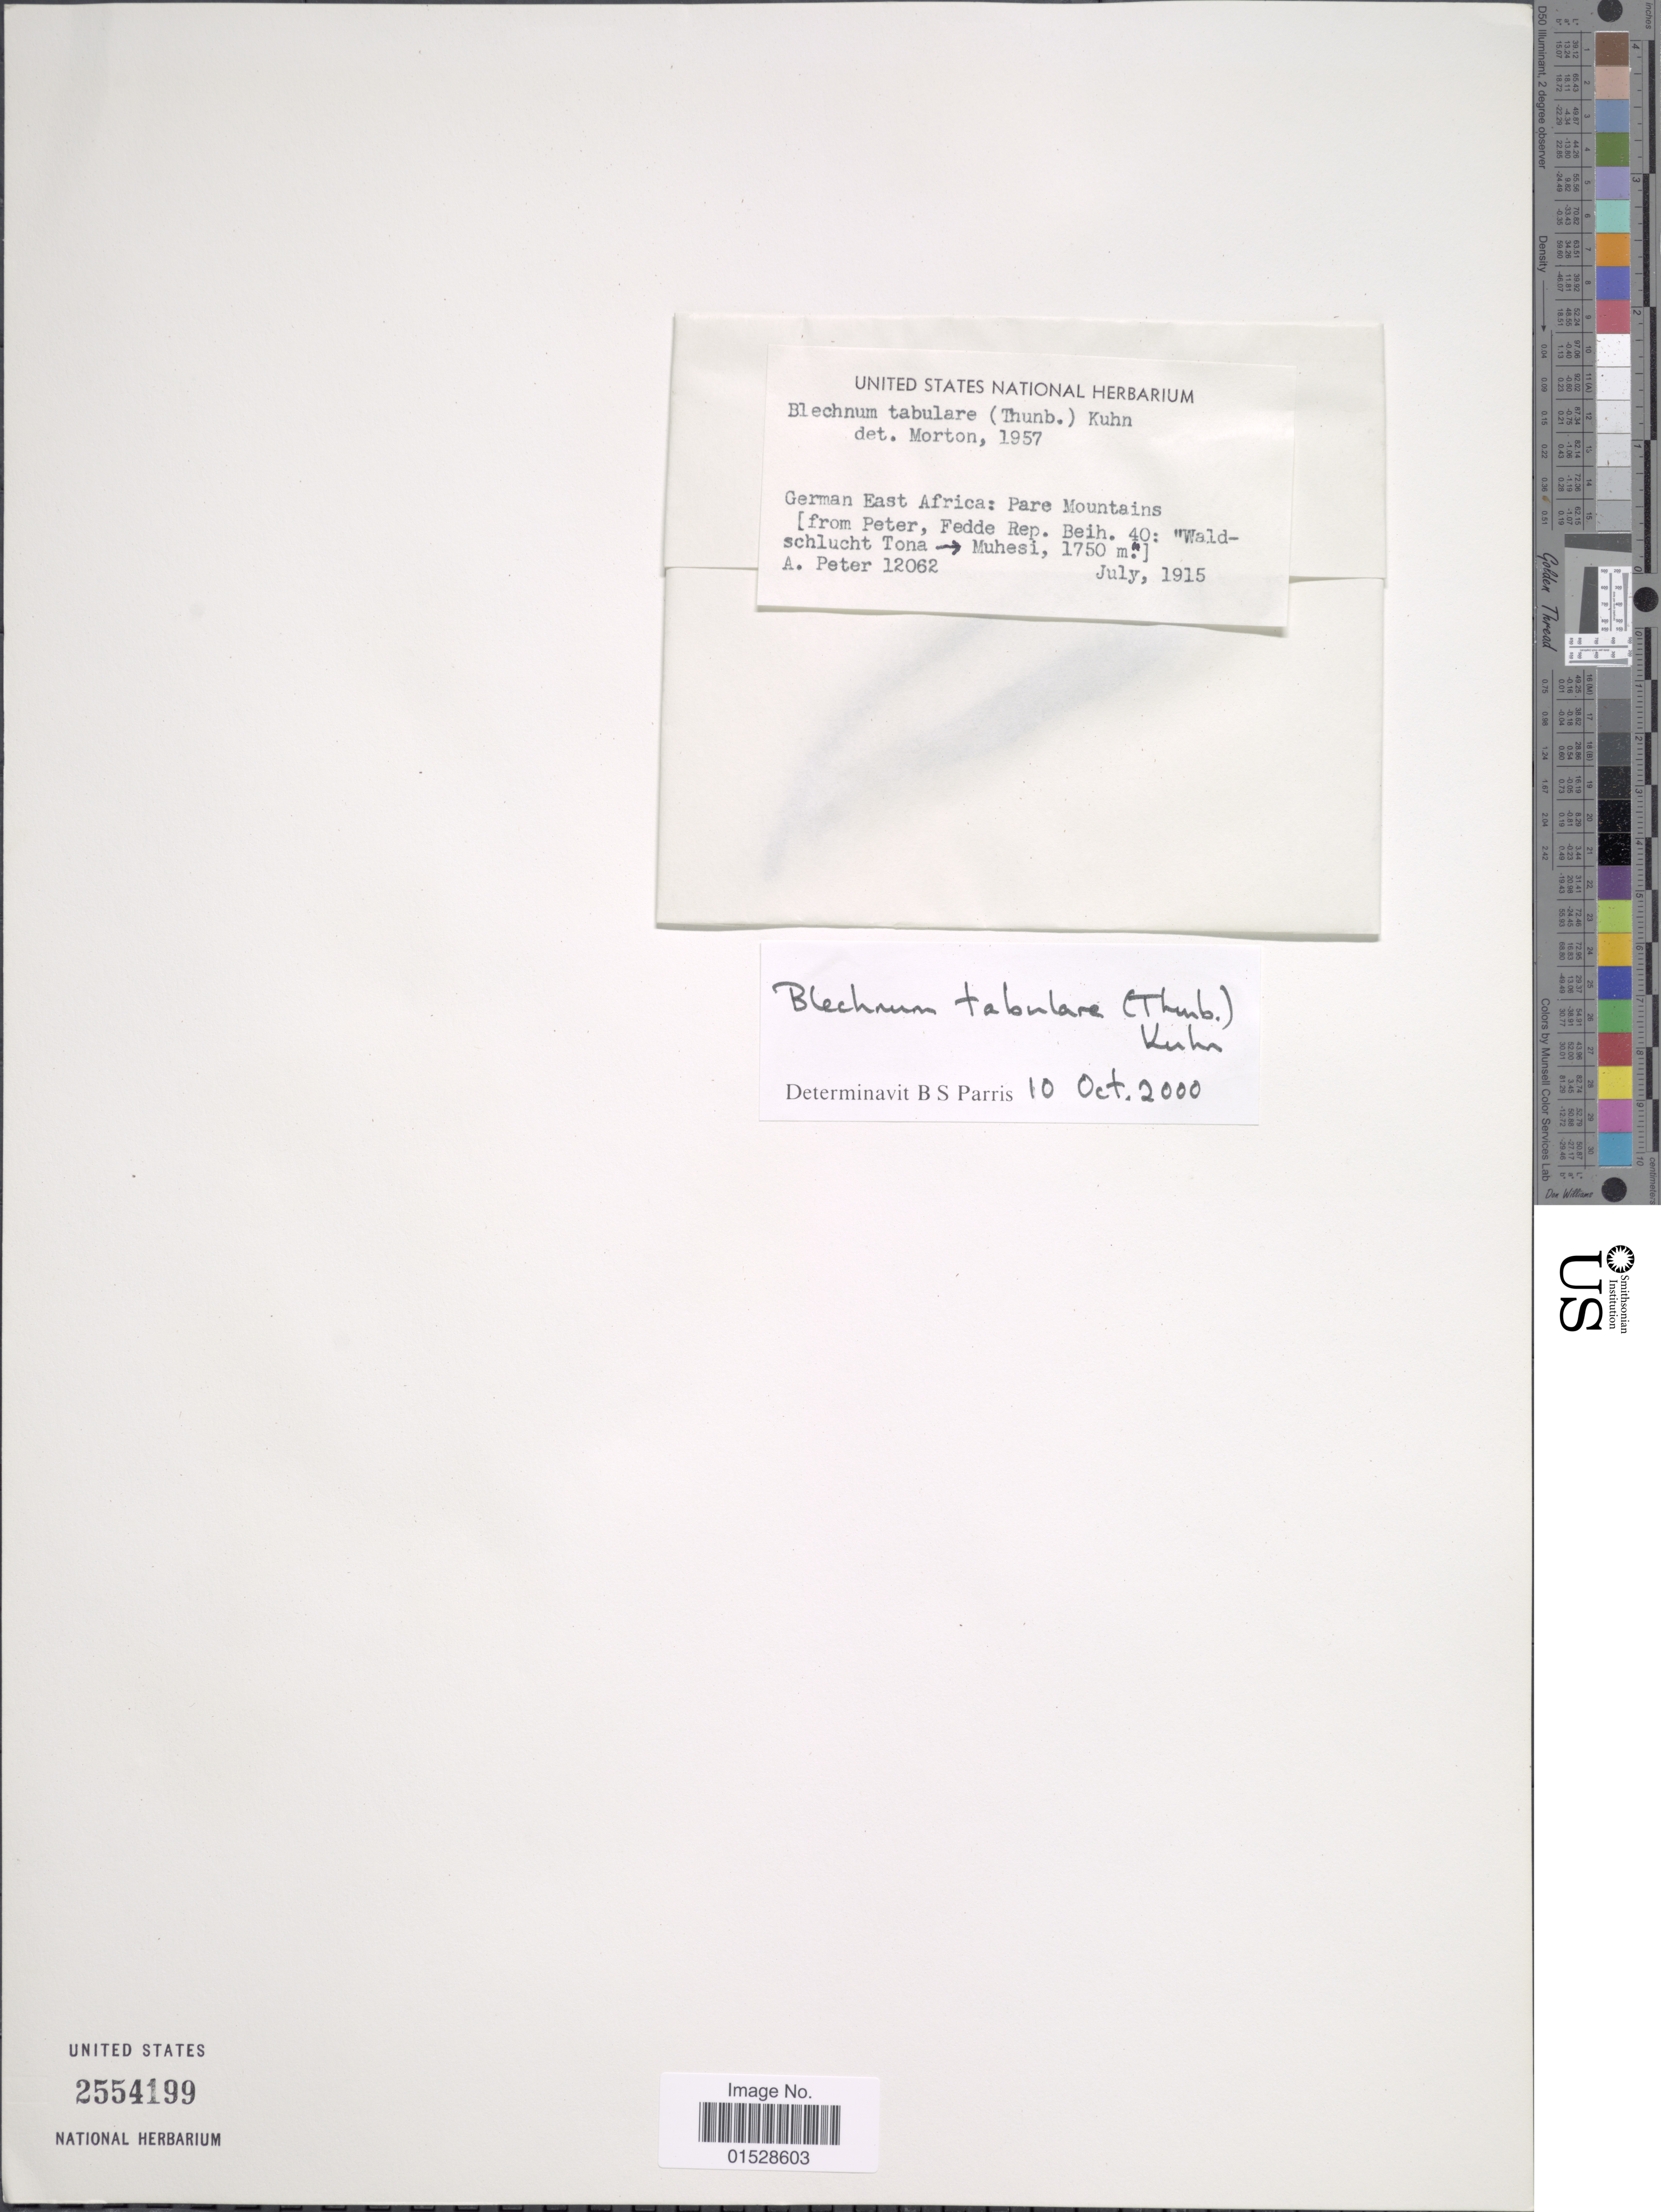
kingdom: Plantae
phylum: Tracheophyta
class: Polypodiopsida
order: Polypodiales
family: Blechnaceae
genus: Blechnum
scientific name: Blechnum tabulare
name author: (Thunb.) Kuhn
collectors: A. Peter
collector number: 12062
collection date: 1915-07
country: Tanzania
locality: German East Africa: Pare Mountains, Waldschlucht Tona- Muhesi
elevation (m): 1750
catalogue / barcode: US 2554199